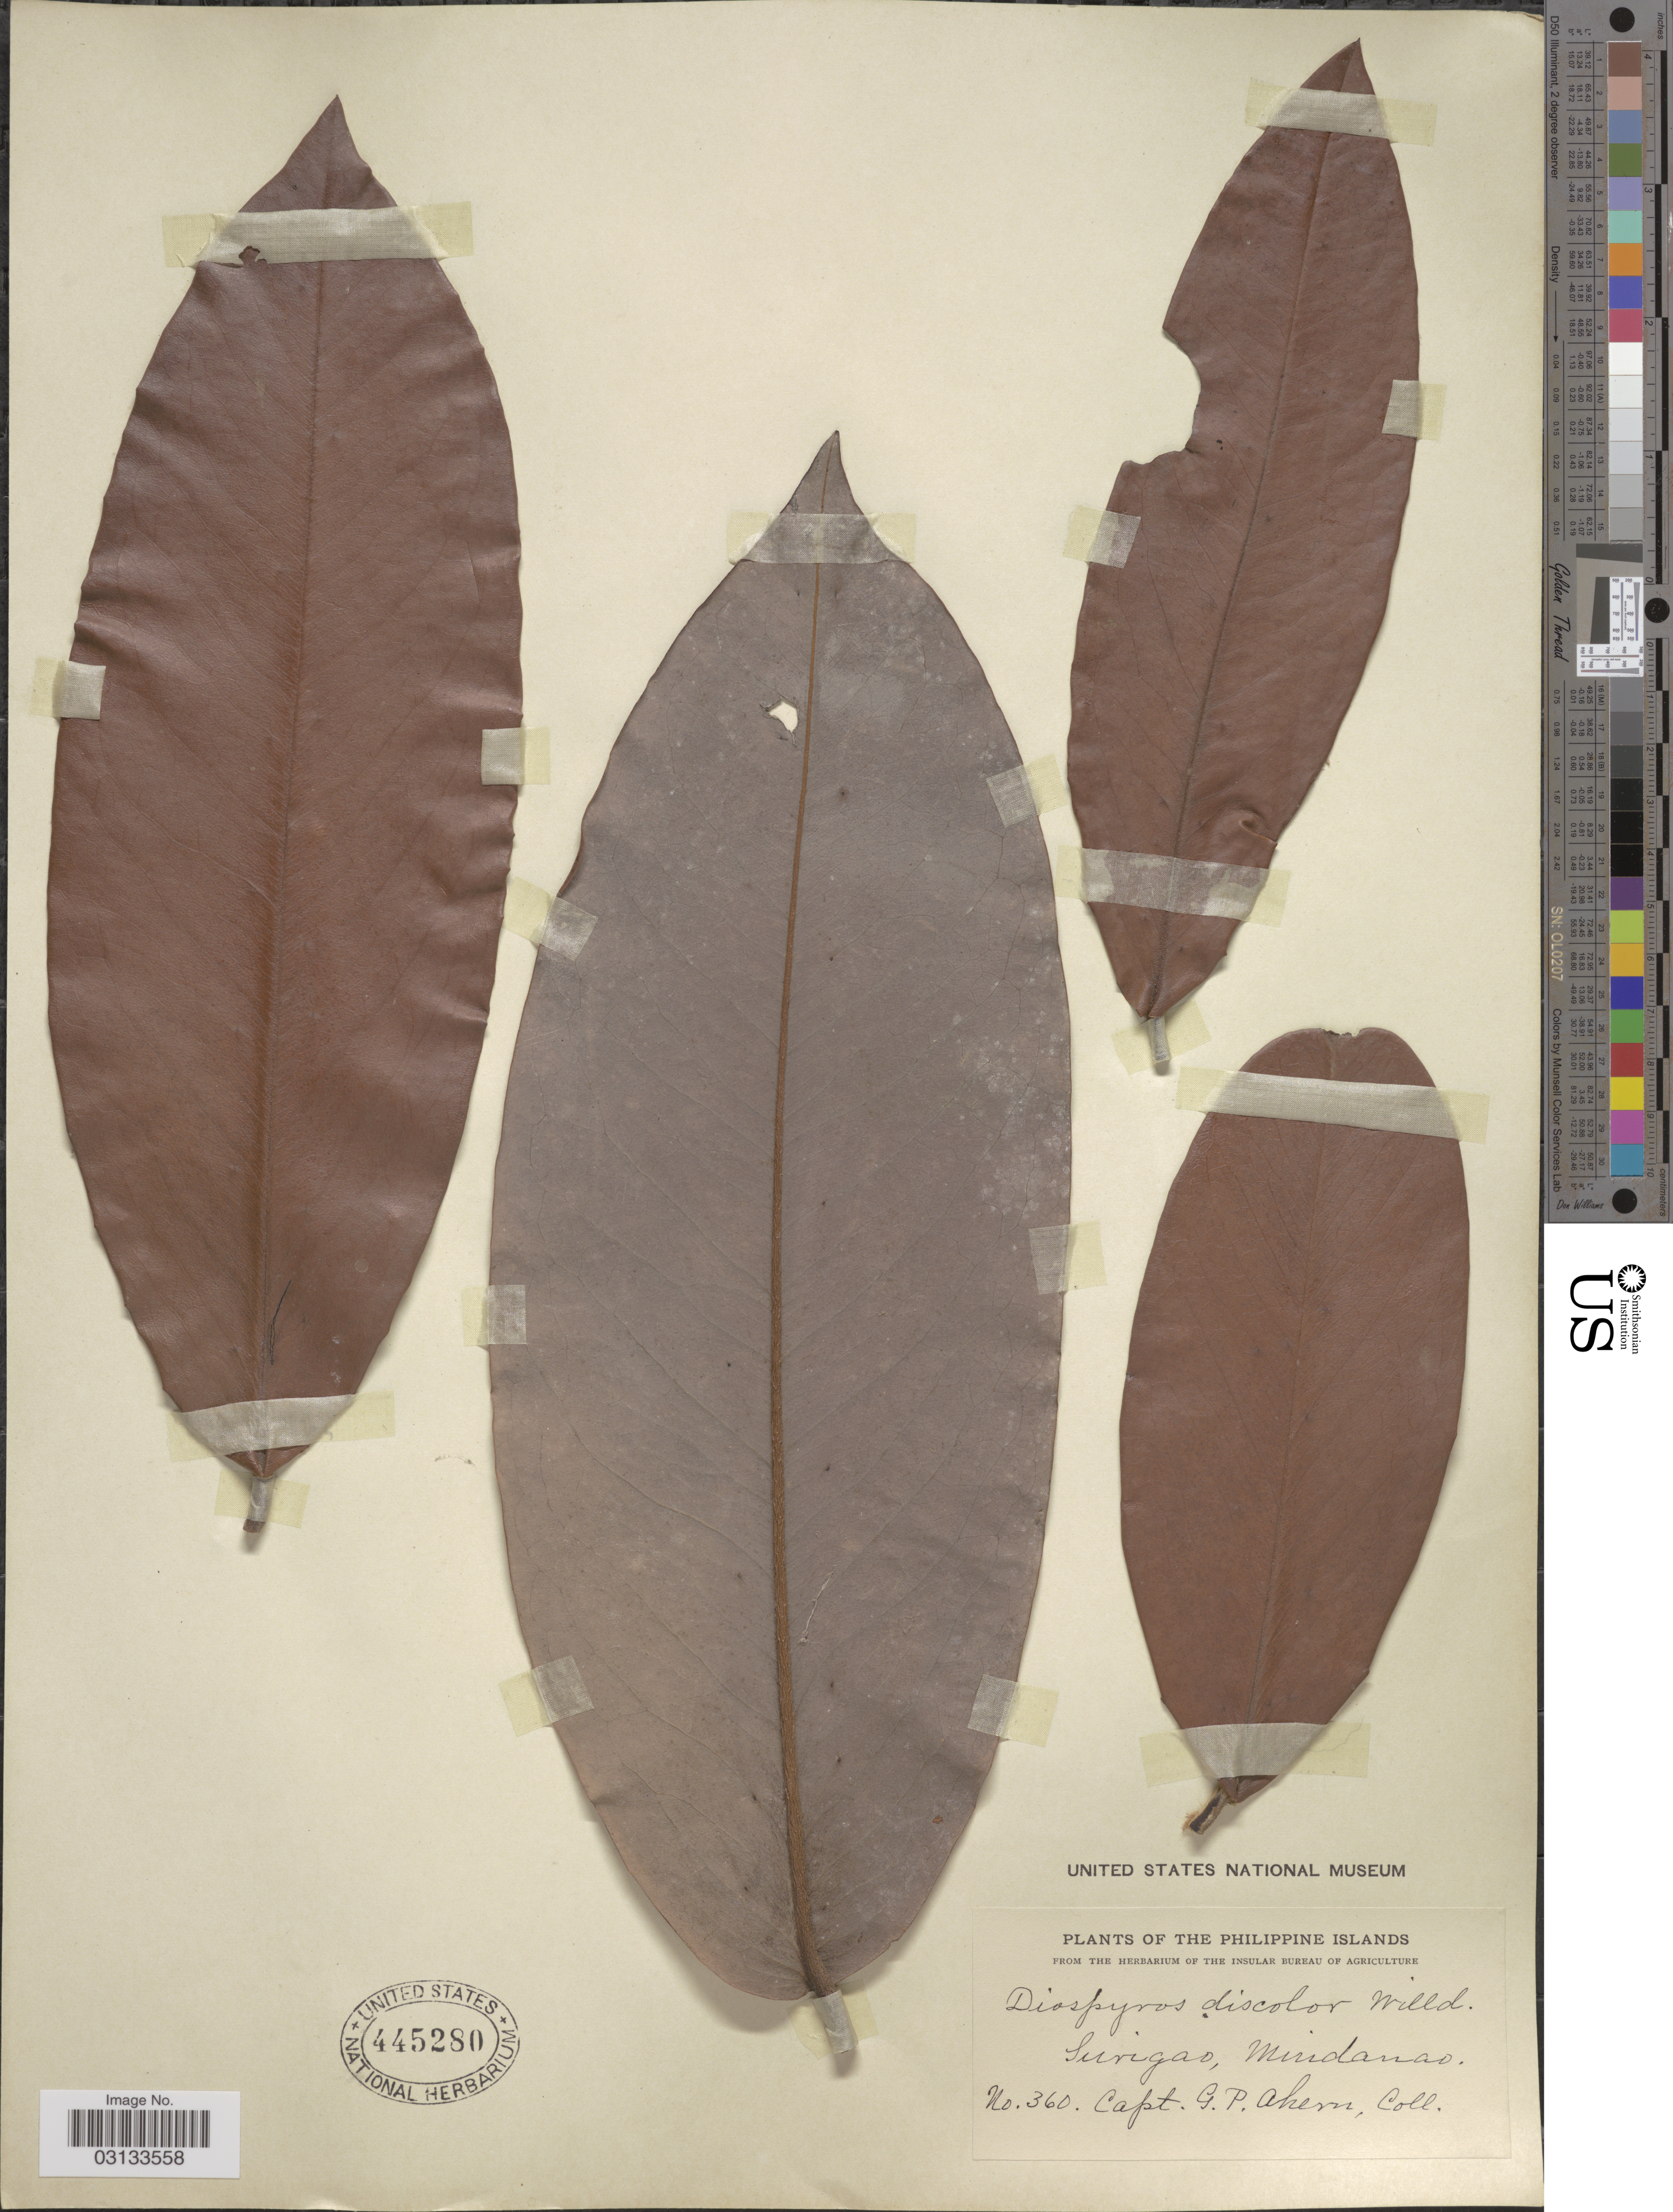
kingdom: Plantae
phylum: Tracheophyta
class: Magnoliopsida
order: Ericales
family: Ebenaceae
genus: Diospyros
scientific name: Diospyros discolor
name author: Willd.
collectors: G. Ahern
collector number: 360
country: Philippines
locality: Surigao, Mindanao.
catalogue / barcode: US 445280